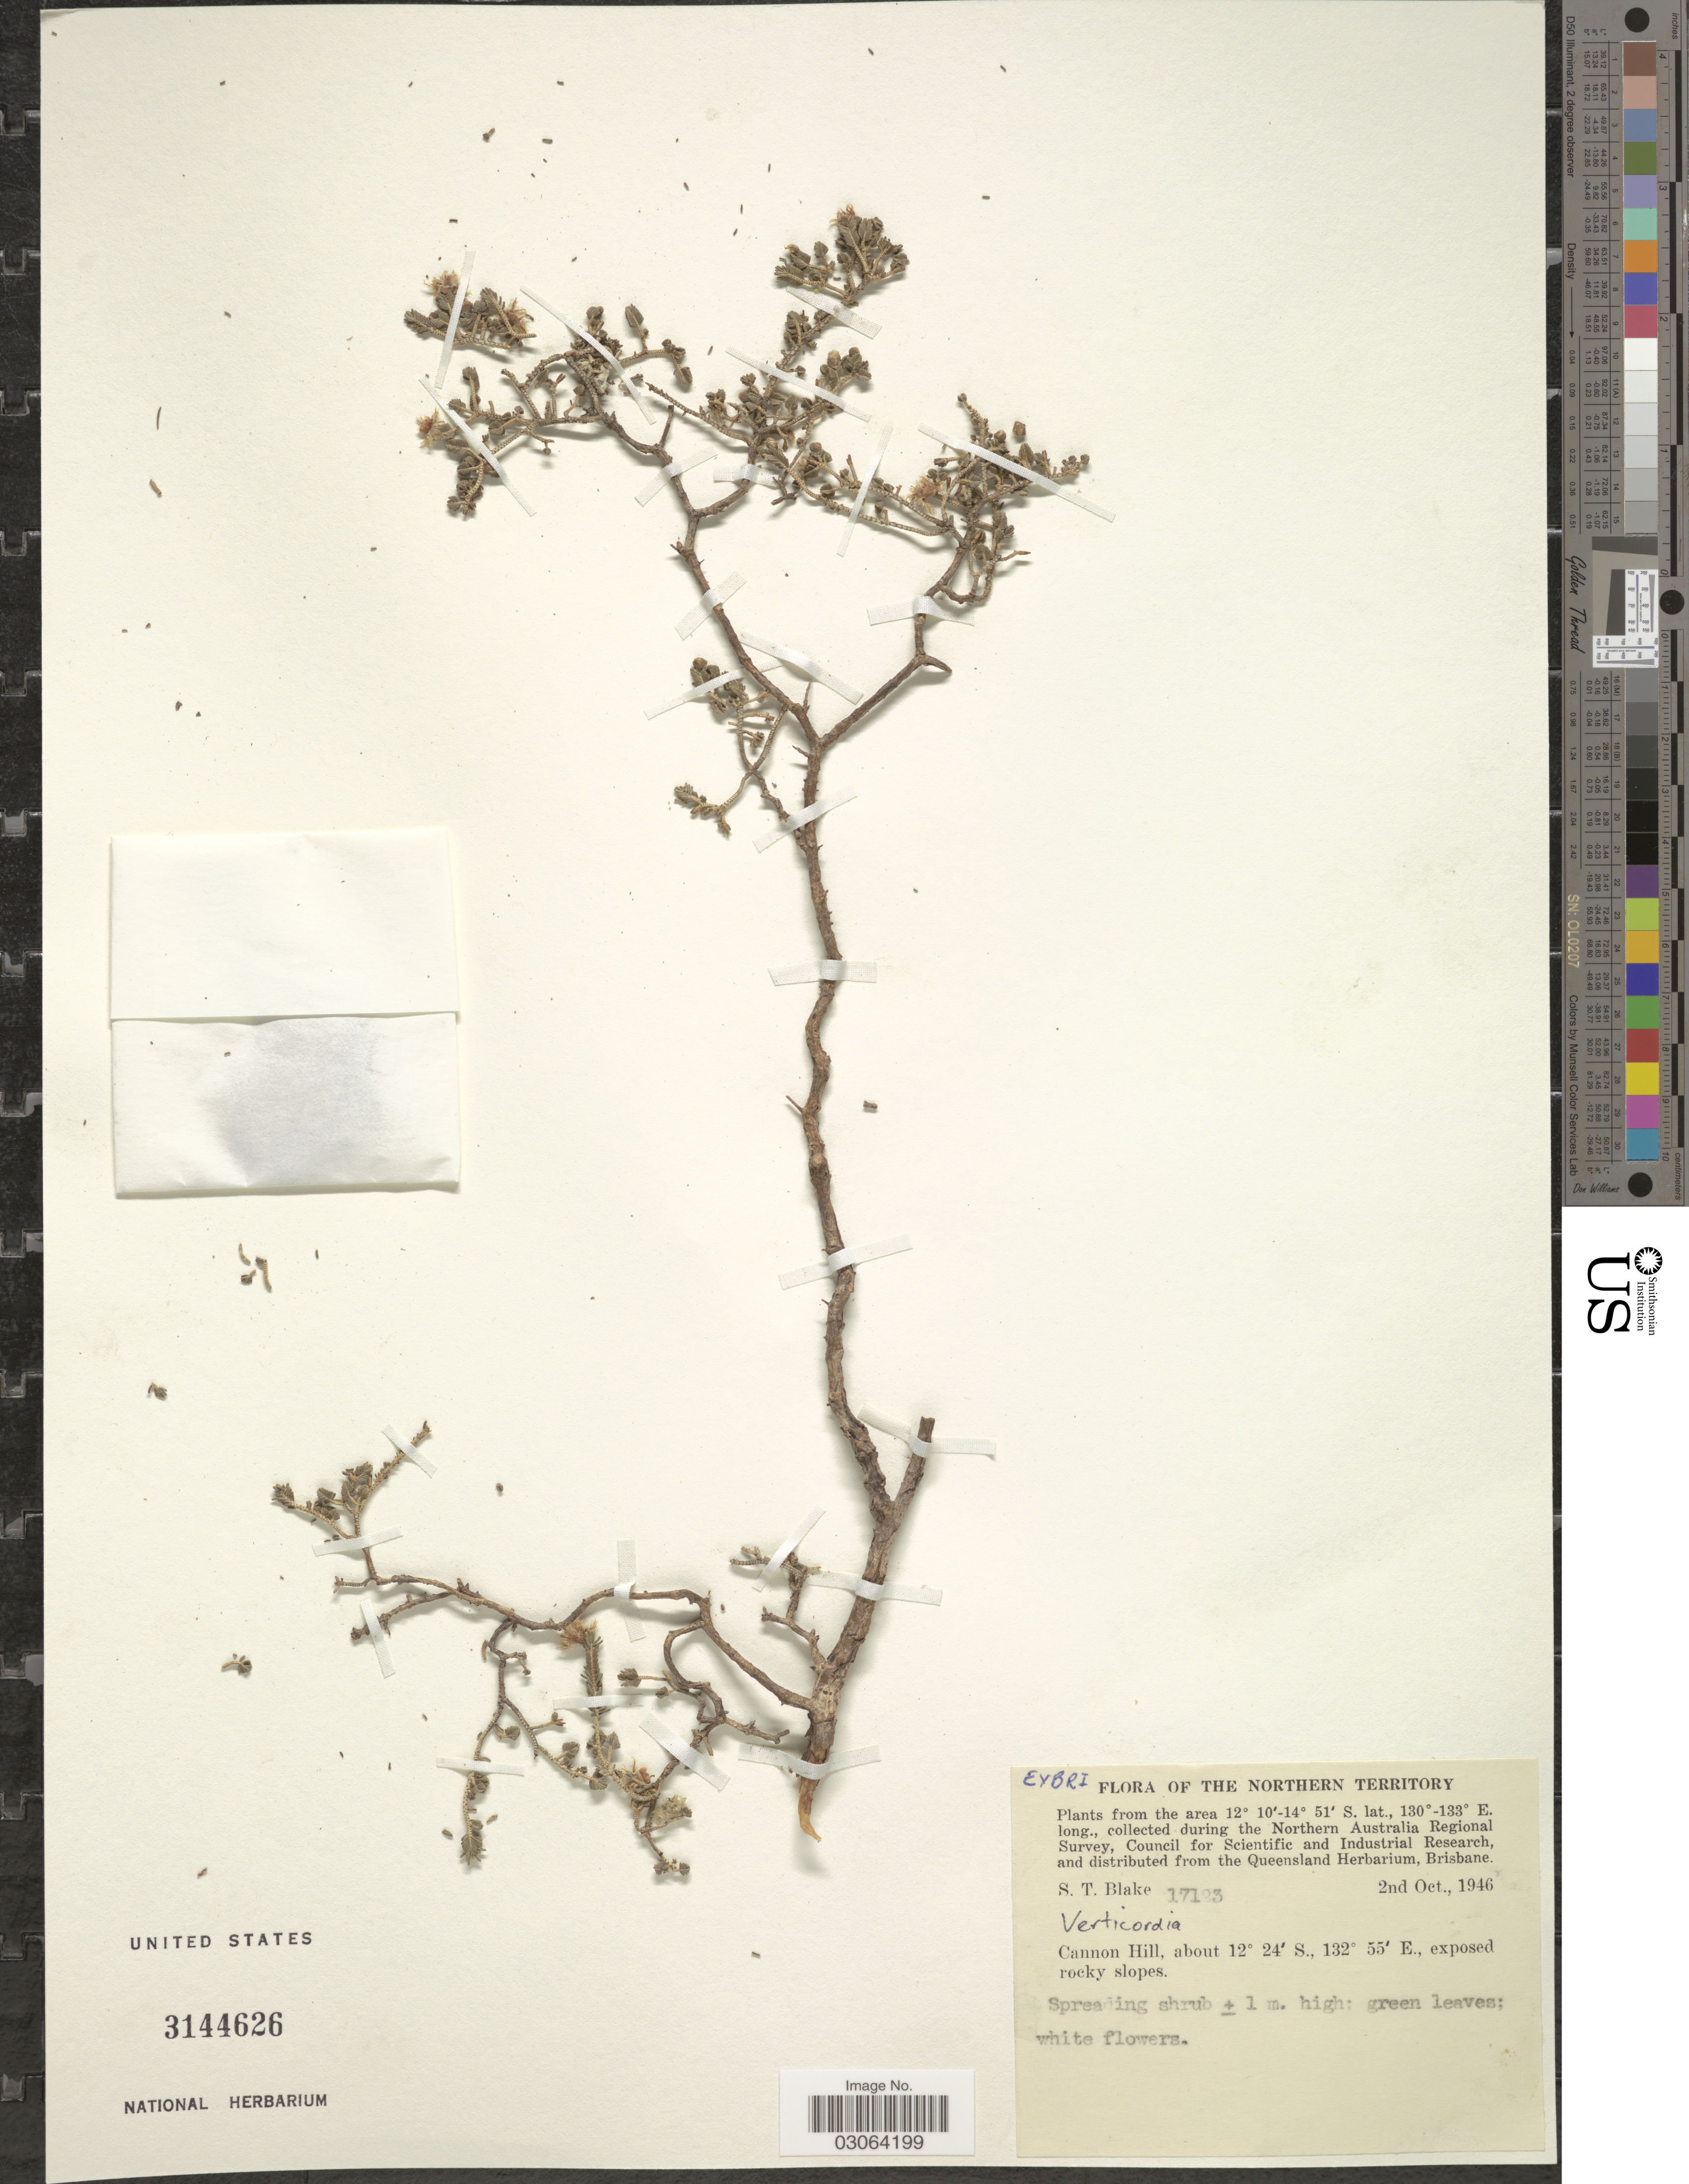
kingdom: Plantae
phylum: Tracheophyta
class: Magnoliopsida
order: Myrtales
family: Myrtaceae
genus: Verticordia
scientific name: Verticordia sp.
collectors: S. T. Blake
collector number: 17123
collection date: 1946-10-02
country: Australia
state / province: Northern Territory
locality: Cannon Hill.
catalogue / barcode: US 3144626